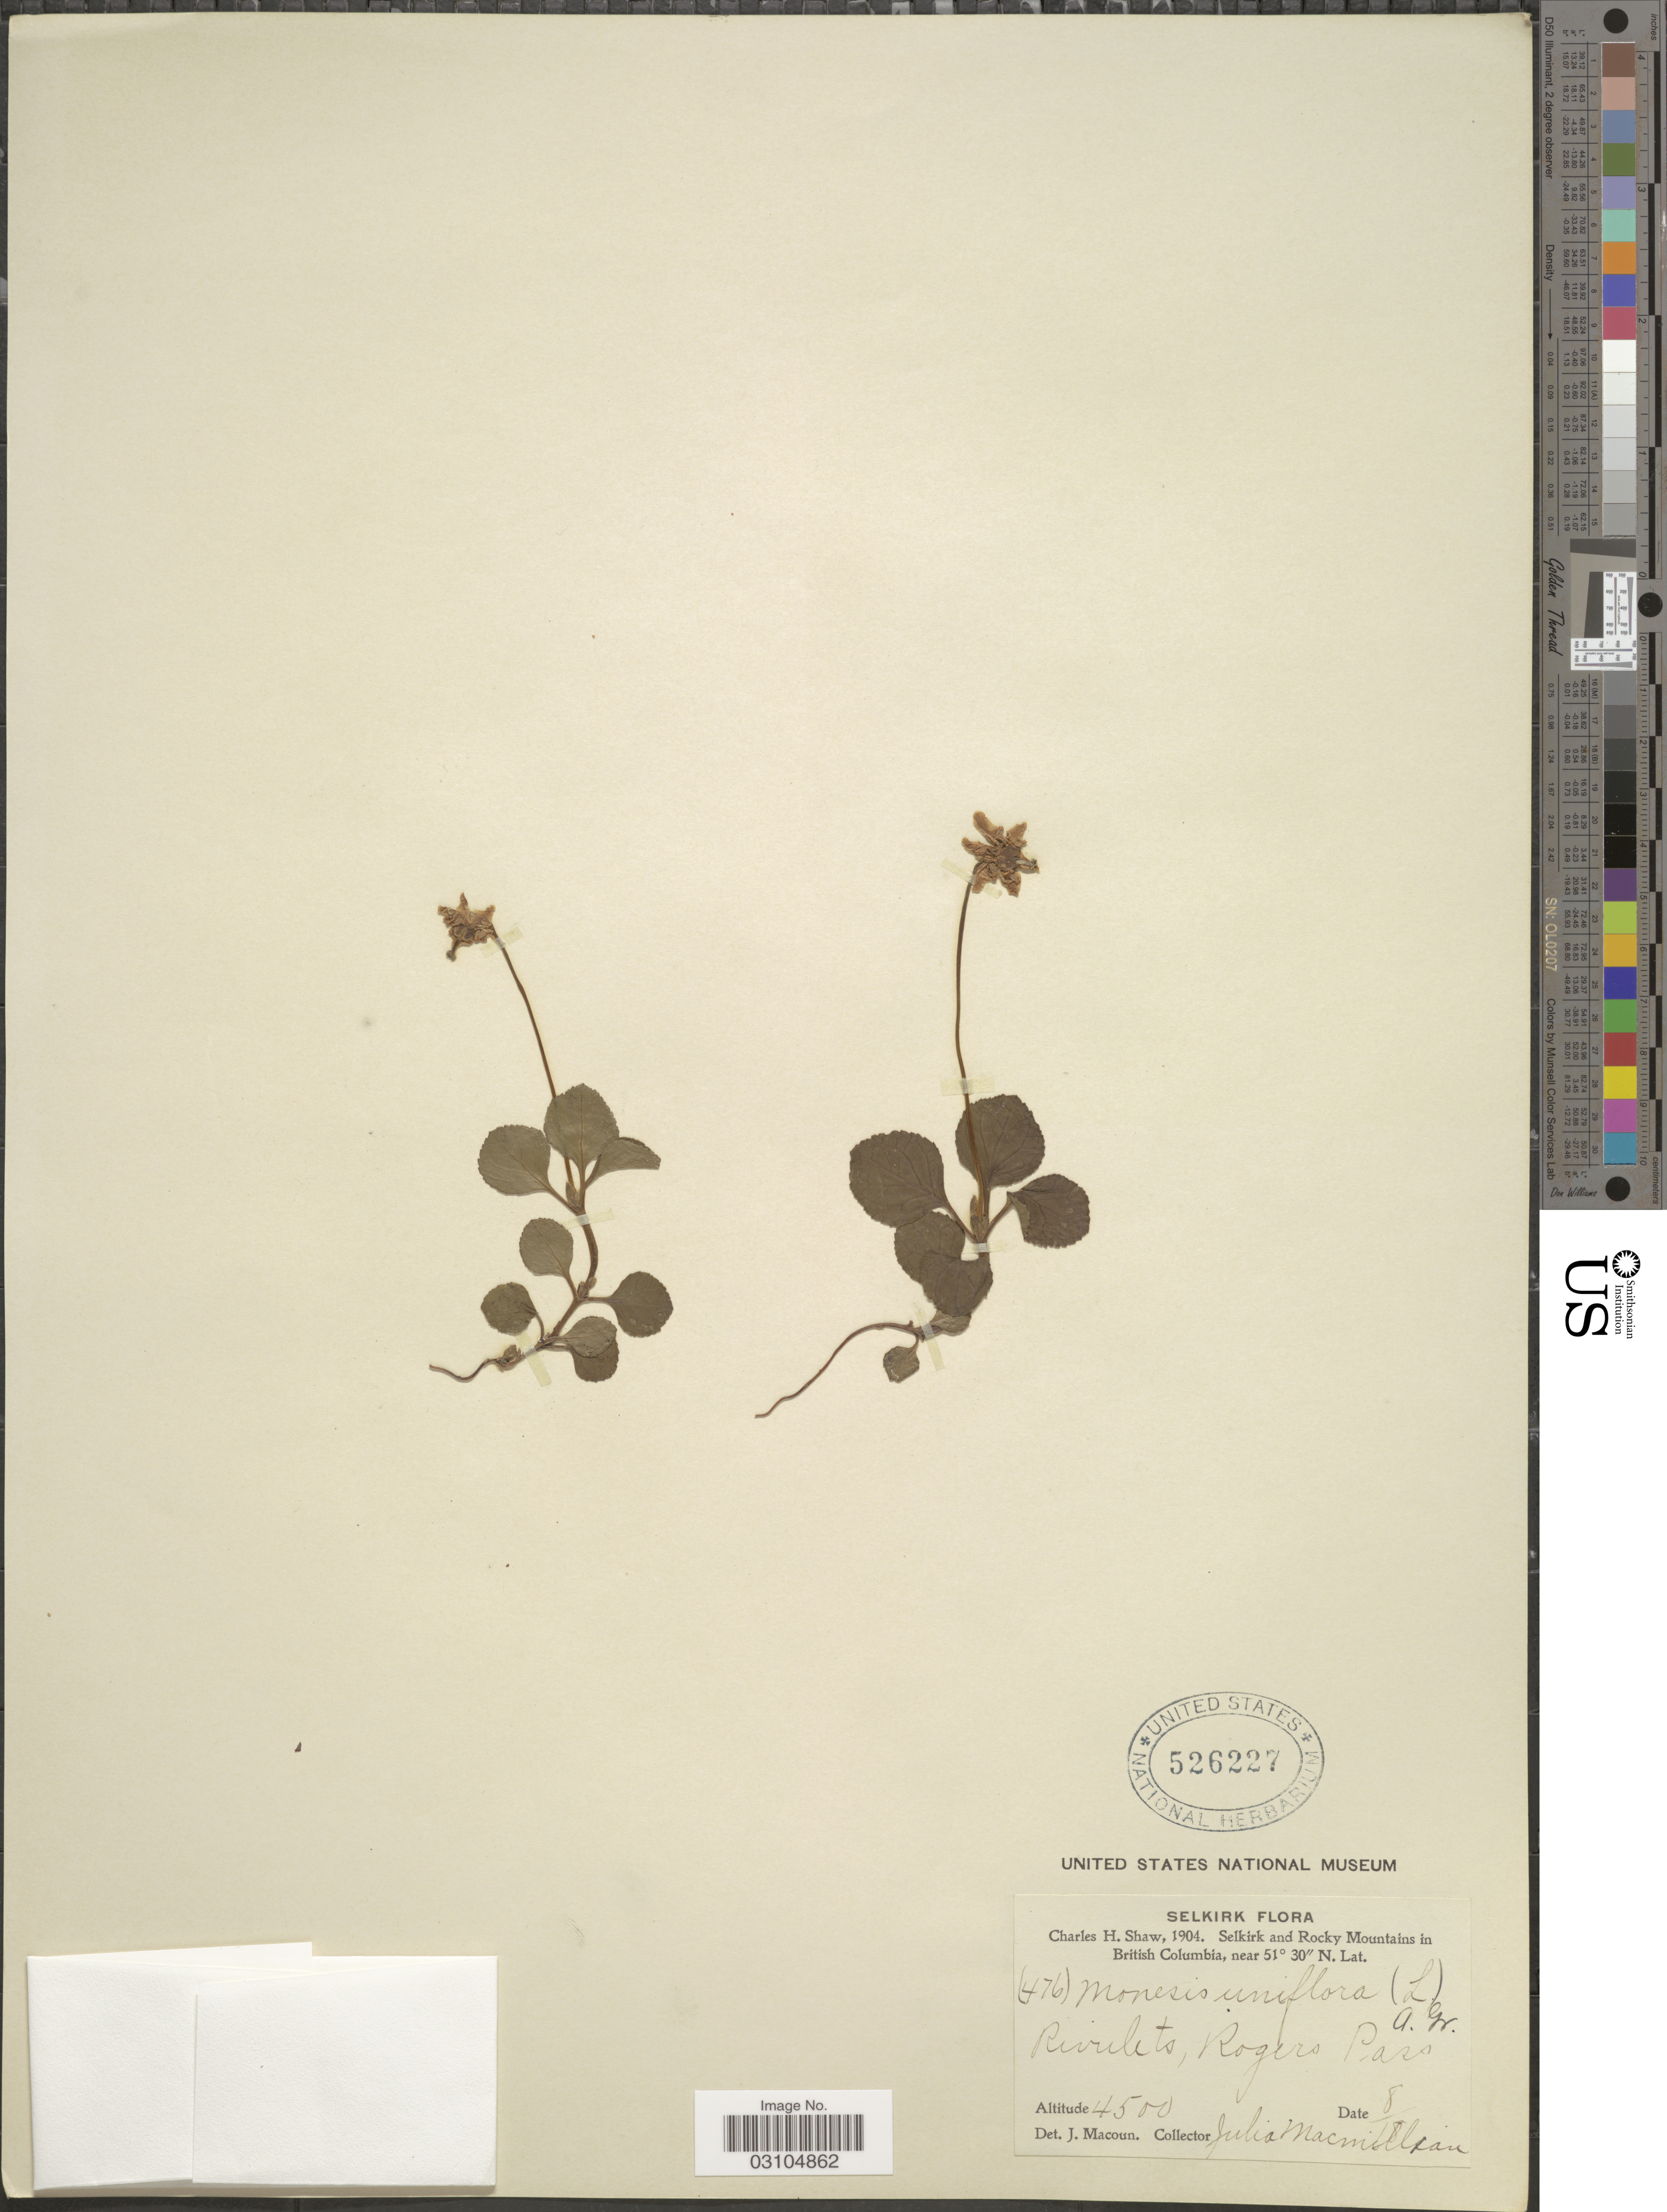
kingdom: Plantae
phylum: Tracheophyta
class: Magnoliopsida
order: Ericales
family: Ericaceae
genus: Moneses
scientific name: Moneses uniflora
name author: (L.) A. Gray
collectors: C. H. Shaw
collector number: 476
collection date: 1904-08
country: Canada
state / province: British Columbia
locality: Selkirk and Rocky Mountains in British Columbia, Rivulets, Rogers Pass.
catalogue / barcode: US 526227